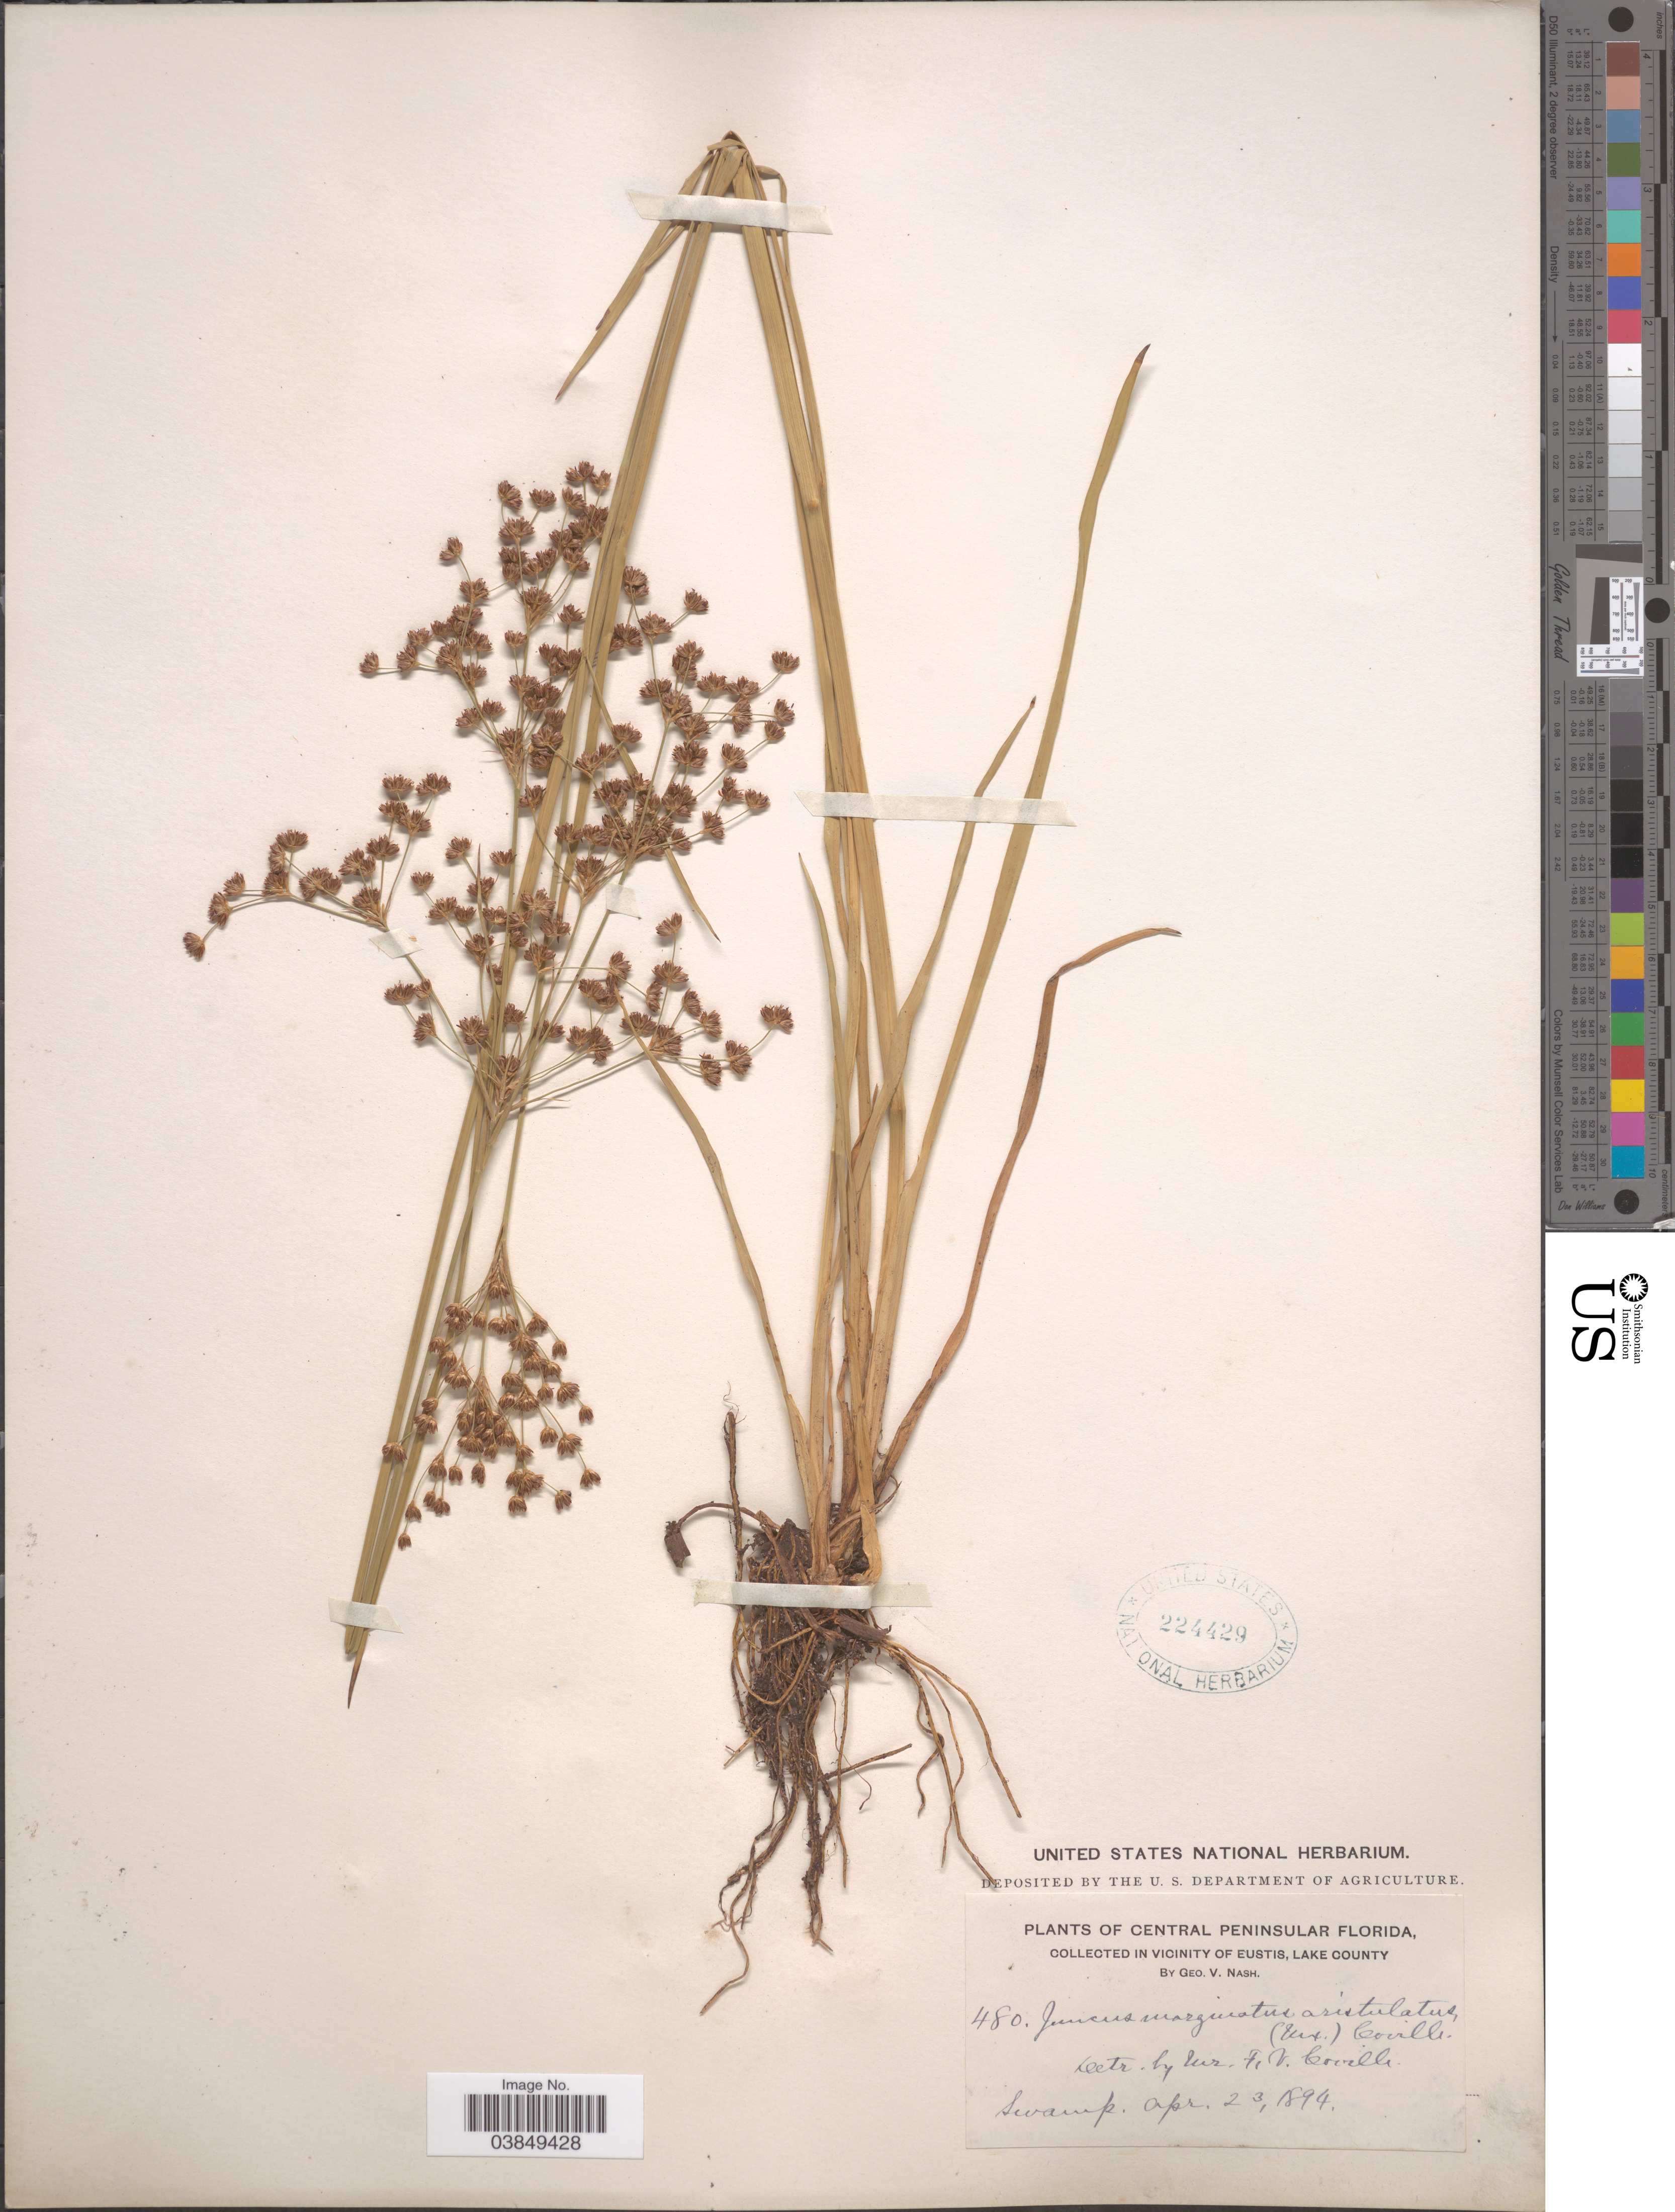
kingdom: Plantae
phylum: Tracheophyta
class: Liliopsida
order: Poales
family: Juncaceae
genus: Juncus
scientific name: Juncus aristulatus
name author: Michx.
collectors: G. V. Nash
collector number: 480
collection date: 1894-04-23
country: United States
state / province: Florida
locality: Central Peninsular Florida. In vicinity of Eustis, Lake County.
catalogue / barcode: US 224429